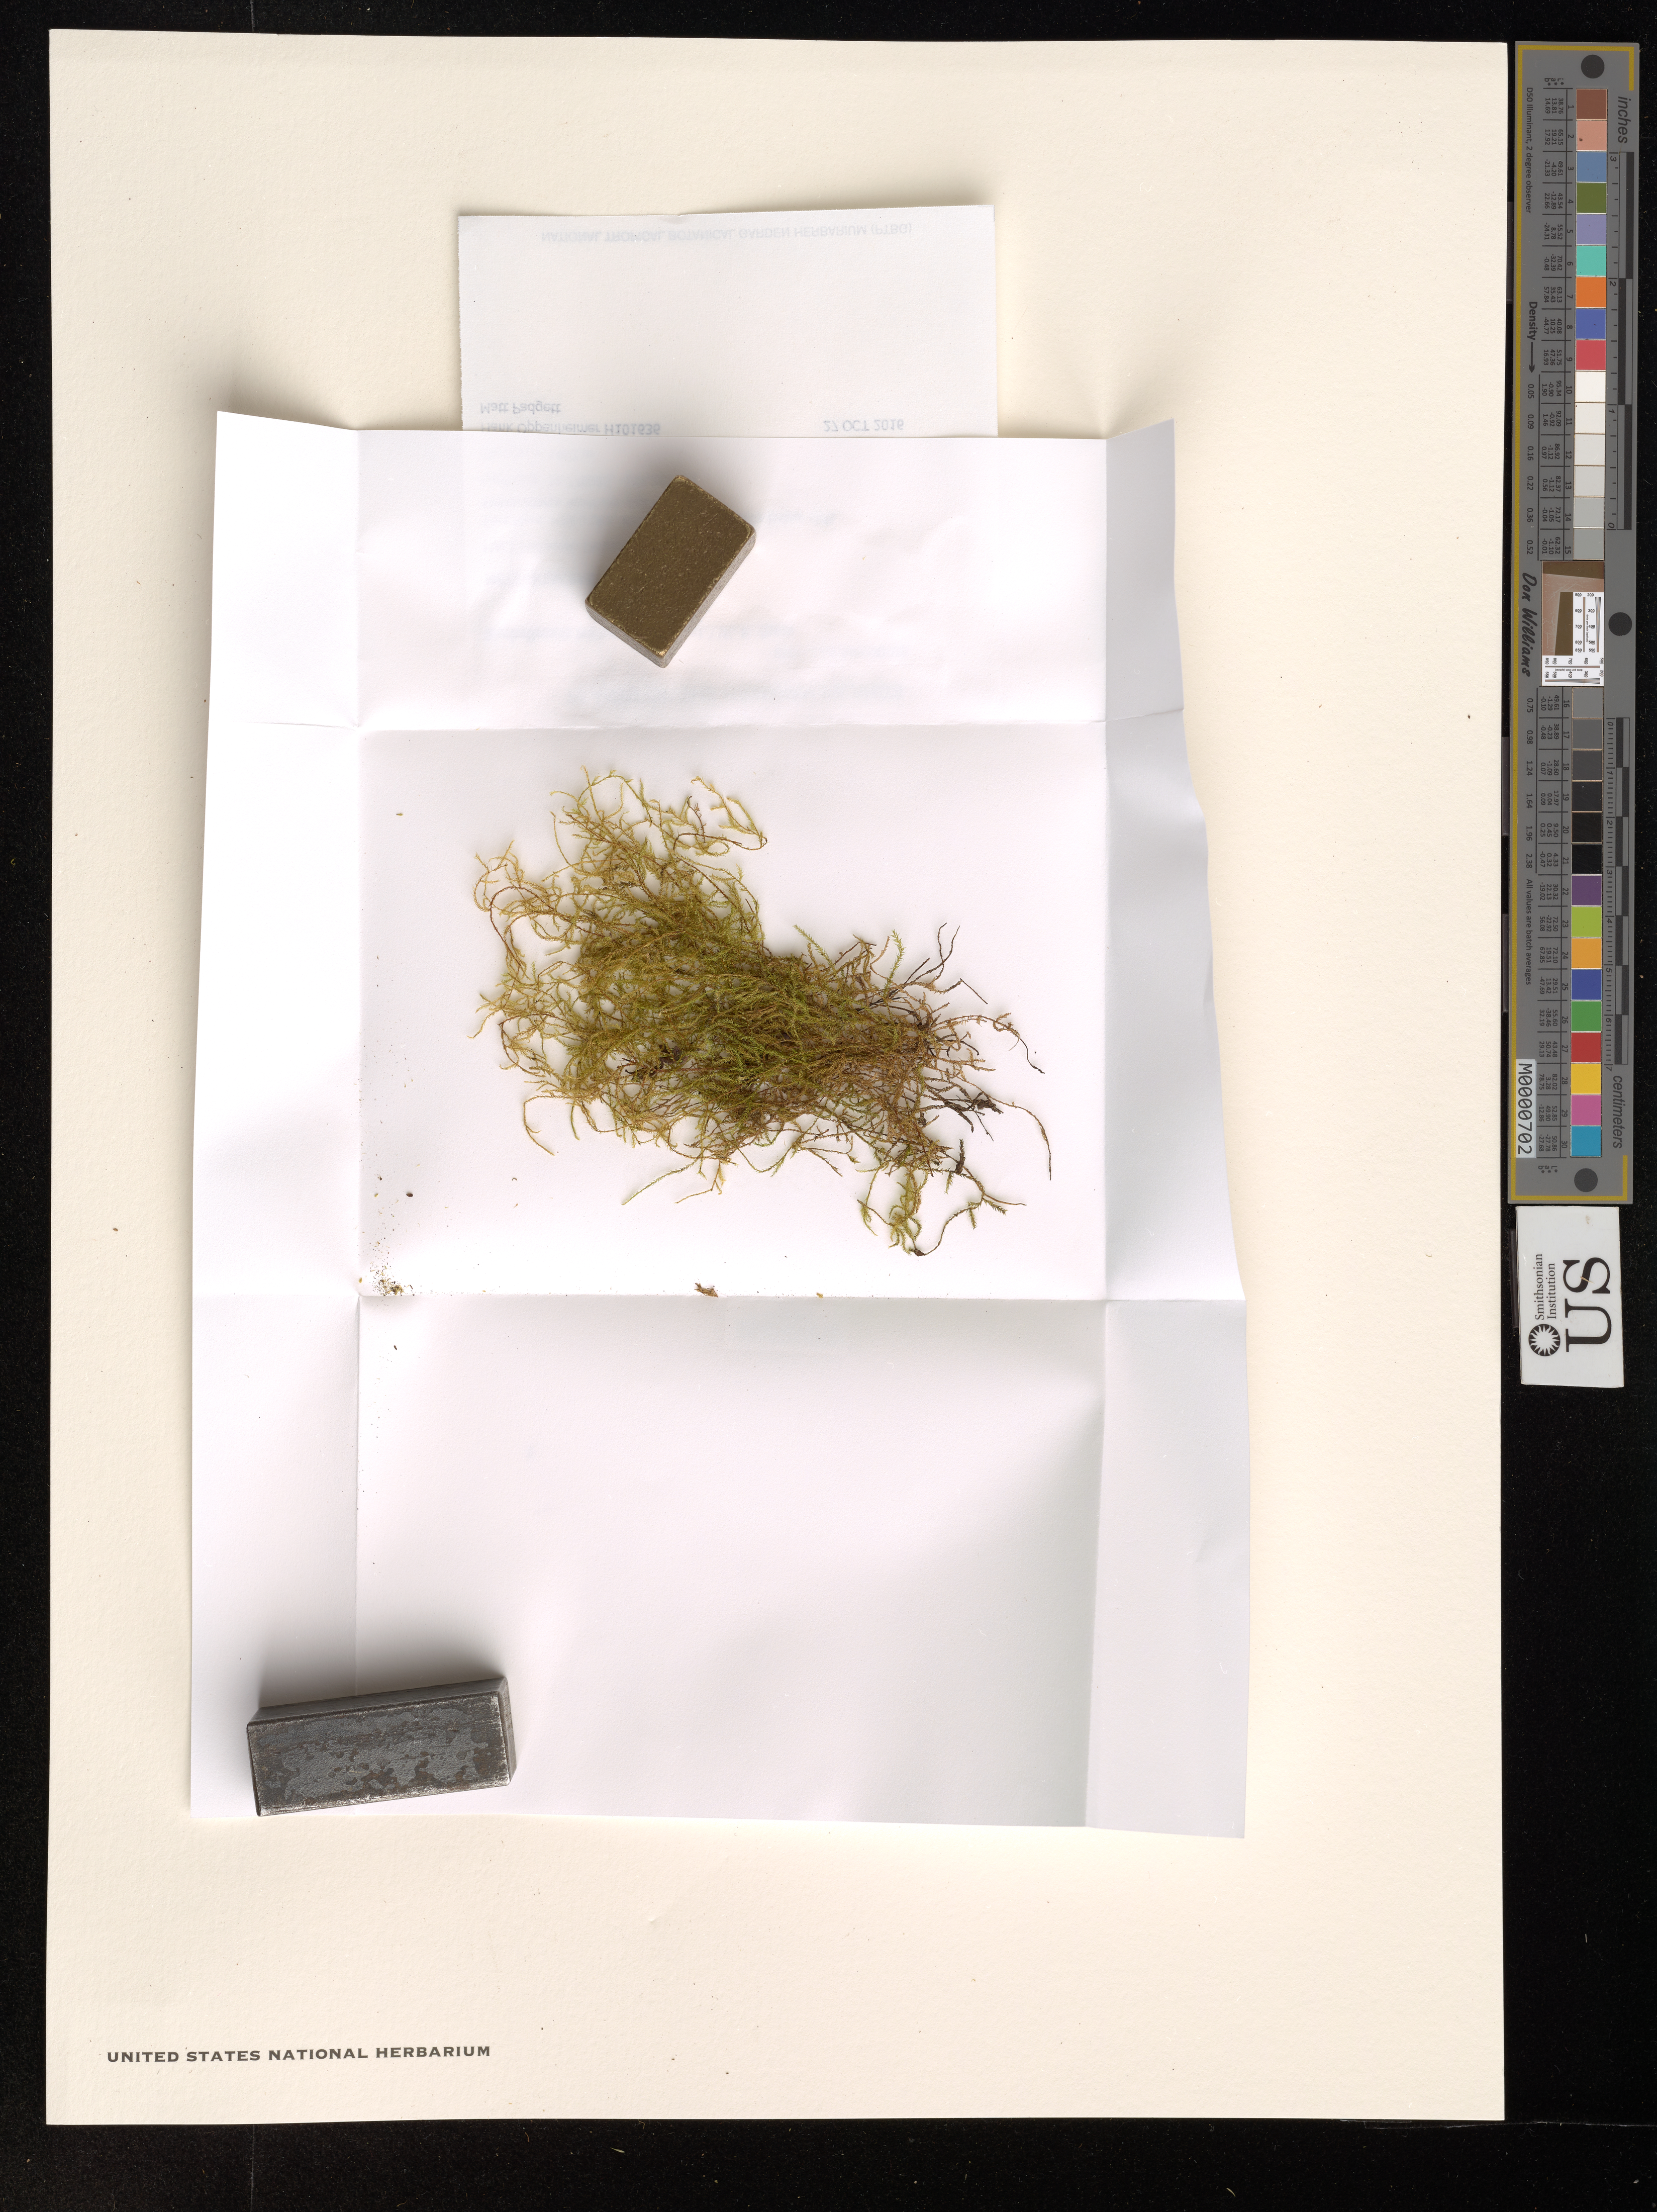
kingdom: Plantae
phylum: Bryophyta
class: Bryopsida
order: Hypnales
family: Meteoriaceae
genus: Barbellopsis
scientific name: Barbellopsis trichophora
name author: (Mont.) W.R. Buck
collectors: H. Oppenheimer & M. Padgett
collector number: H101636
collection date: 2016-10-27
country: United States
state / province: Hawaii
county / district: Maui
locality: The Hawaiian Islands. Maui Makawao District. East Maui, Haiku Uka, Koolau Gap, west side below cliffs.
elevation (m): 1402